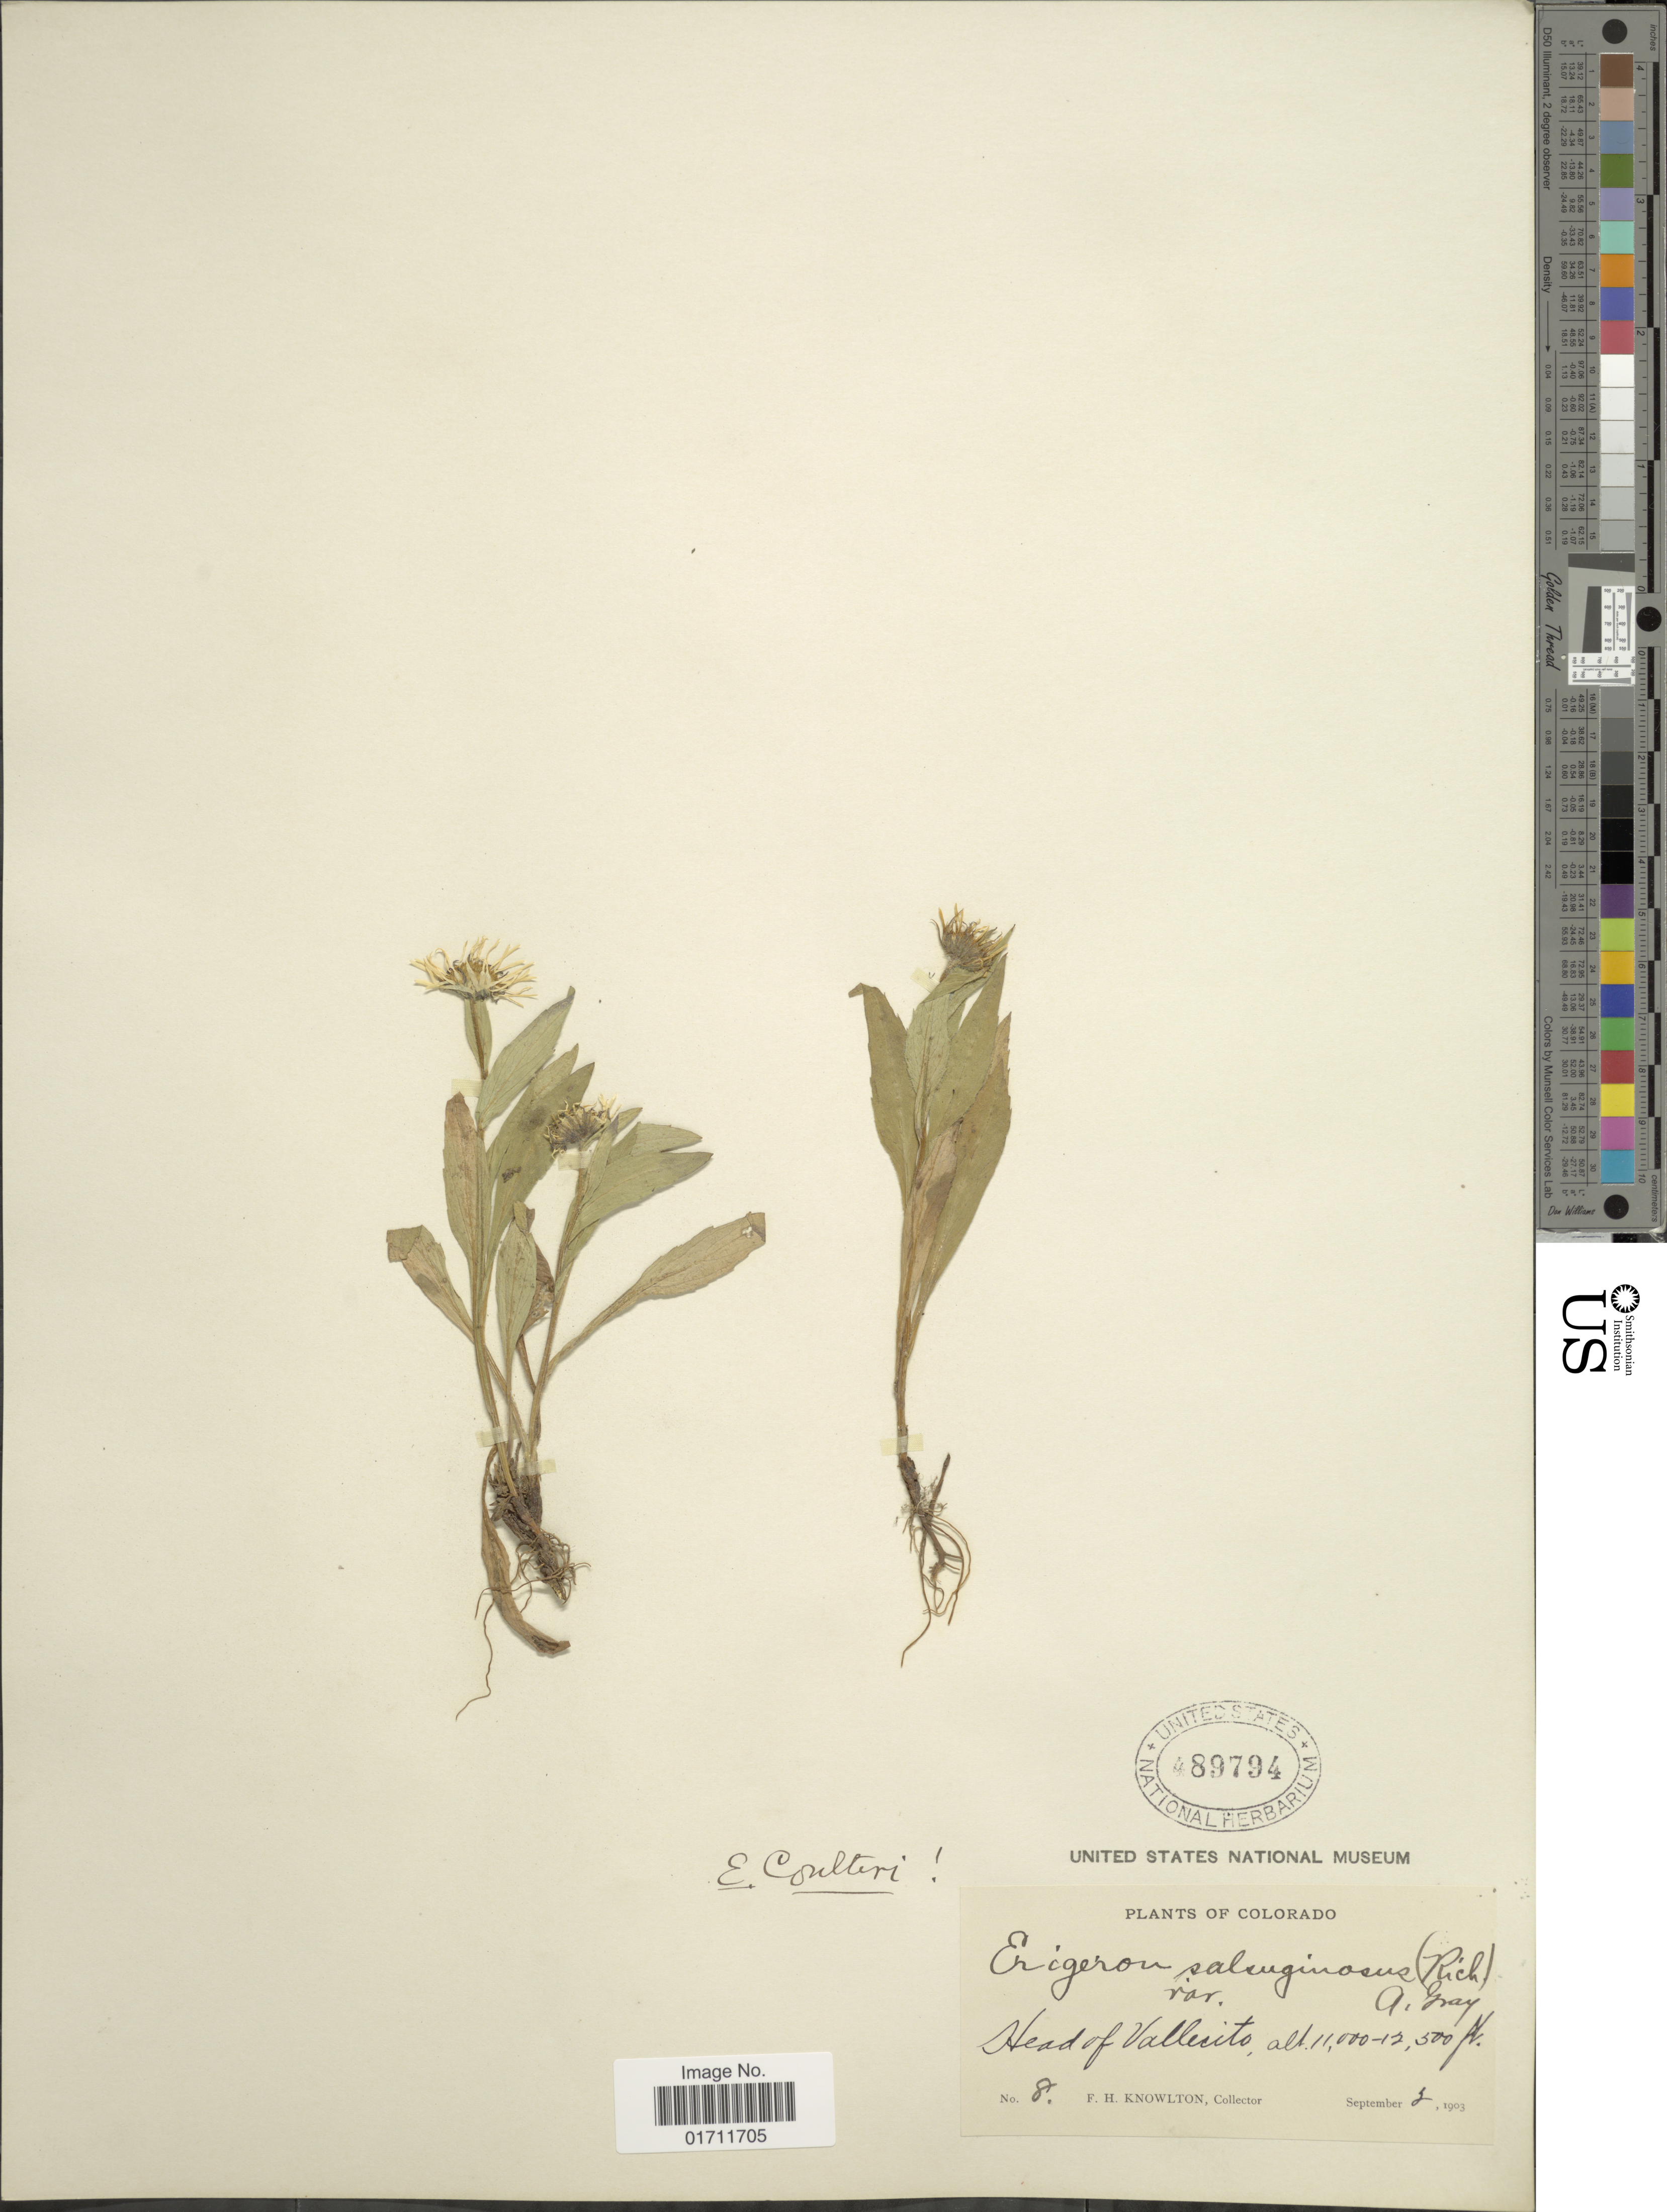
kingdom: Plantae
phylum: Tracheophyta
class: Magnoliopsida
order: Asterales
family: Asteraceae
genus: Erigeron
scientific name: Erigeron coulteri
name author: Porter in Porter & J.M. Coult.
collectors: F. H. Knowlton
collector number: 8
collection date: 1903-09-02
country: United States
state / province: Colorado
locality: Head of Vallecito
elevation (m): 3353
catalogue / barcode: US 489794